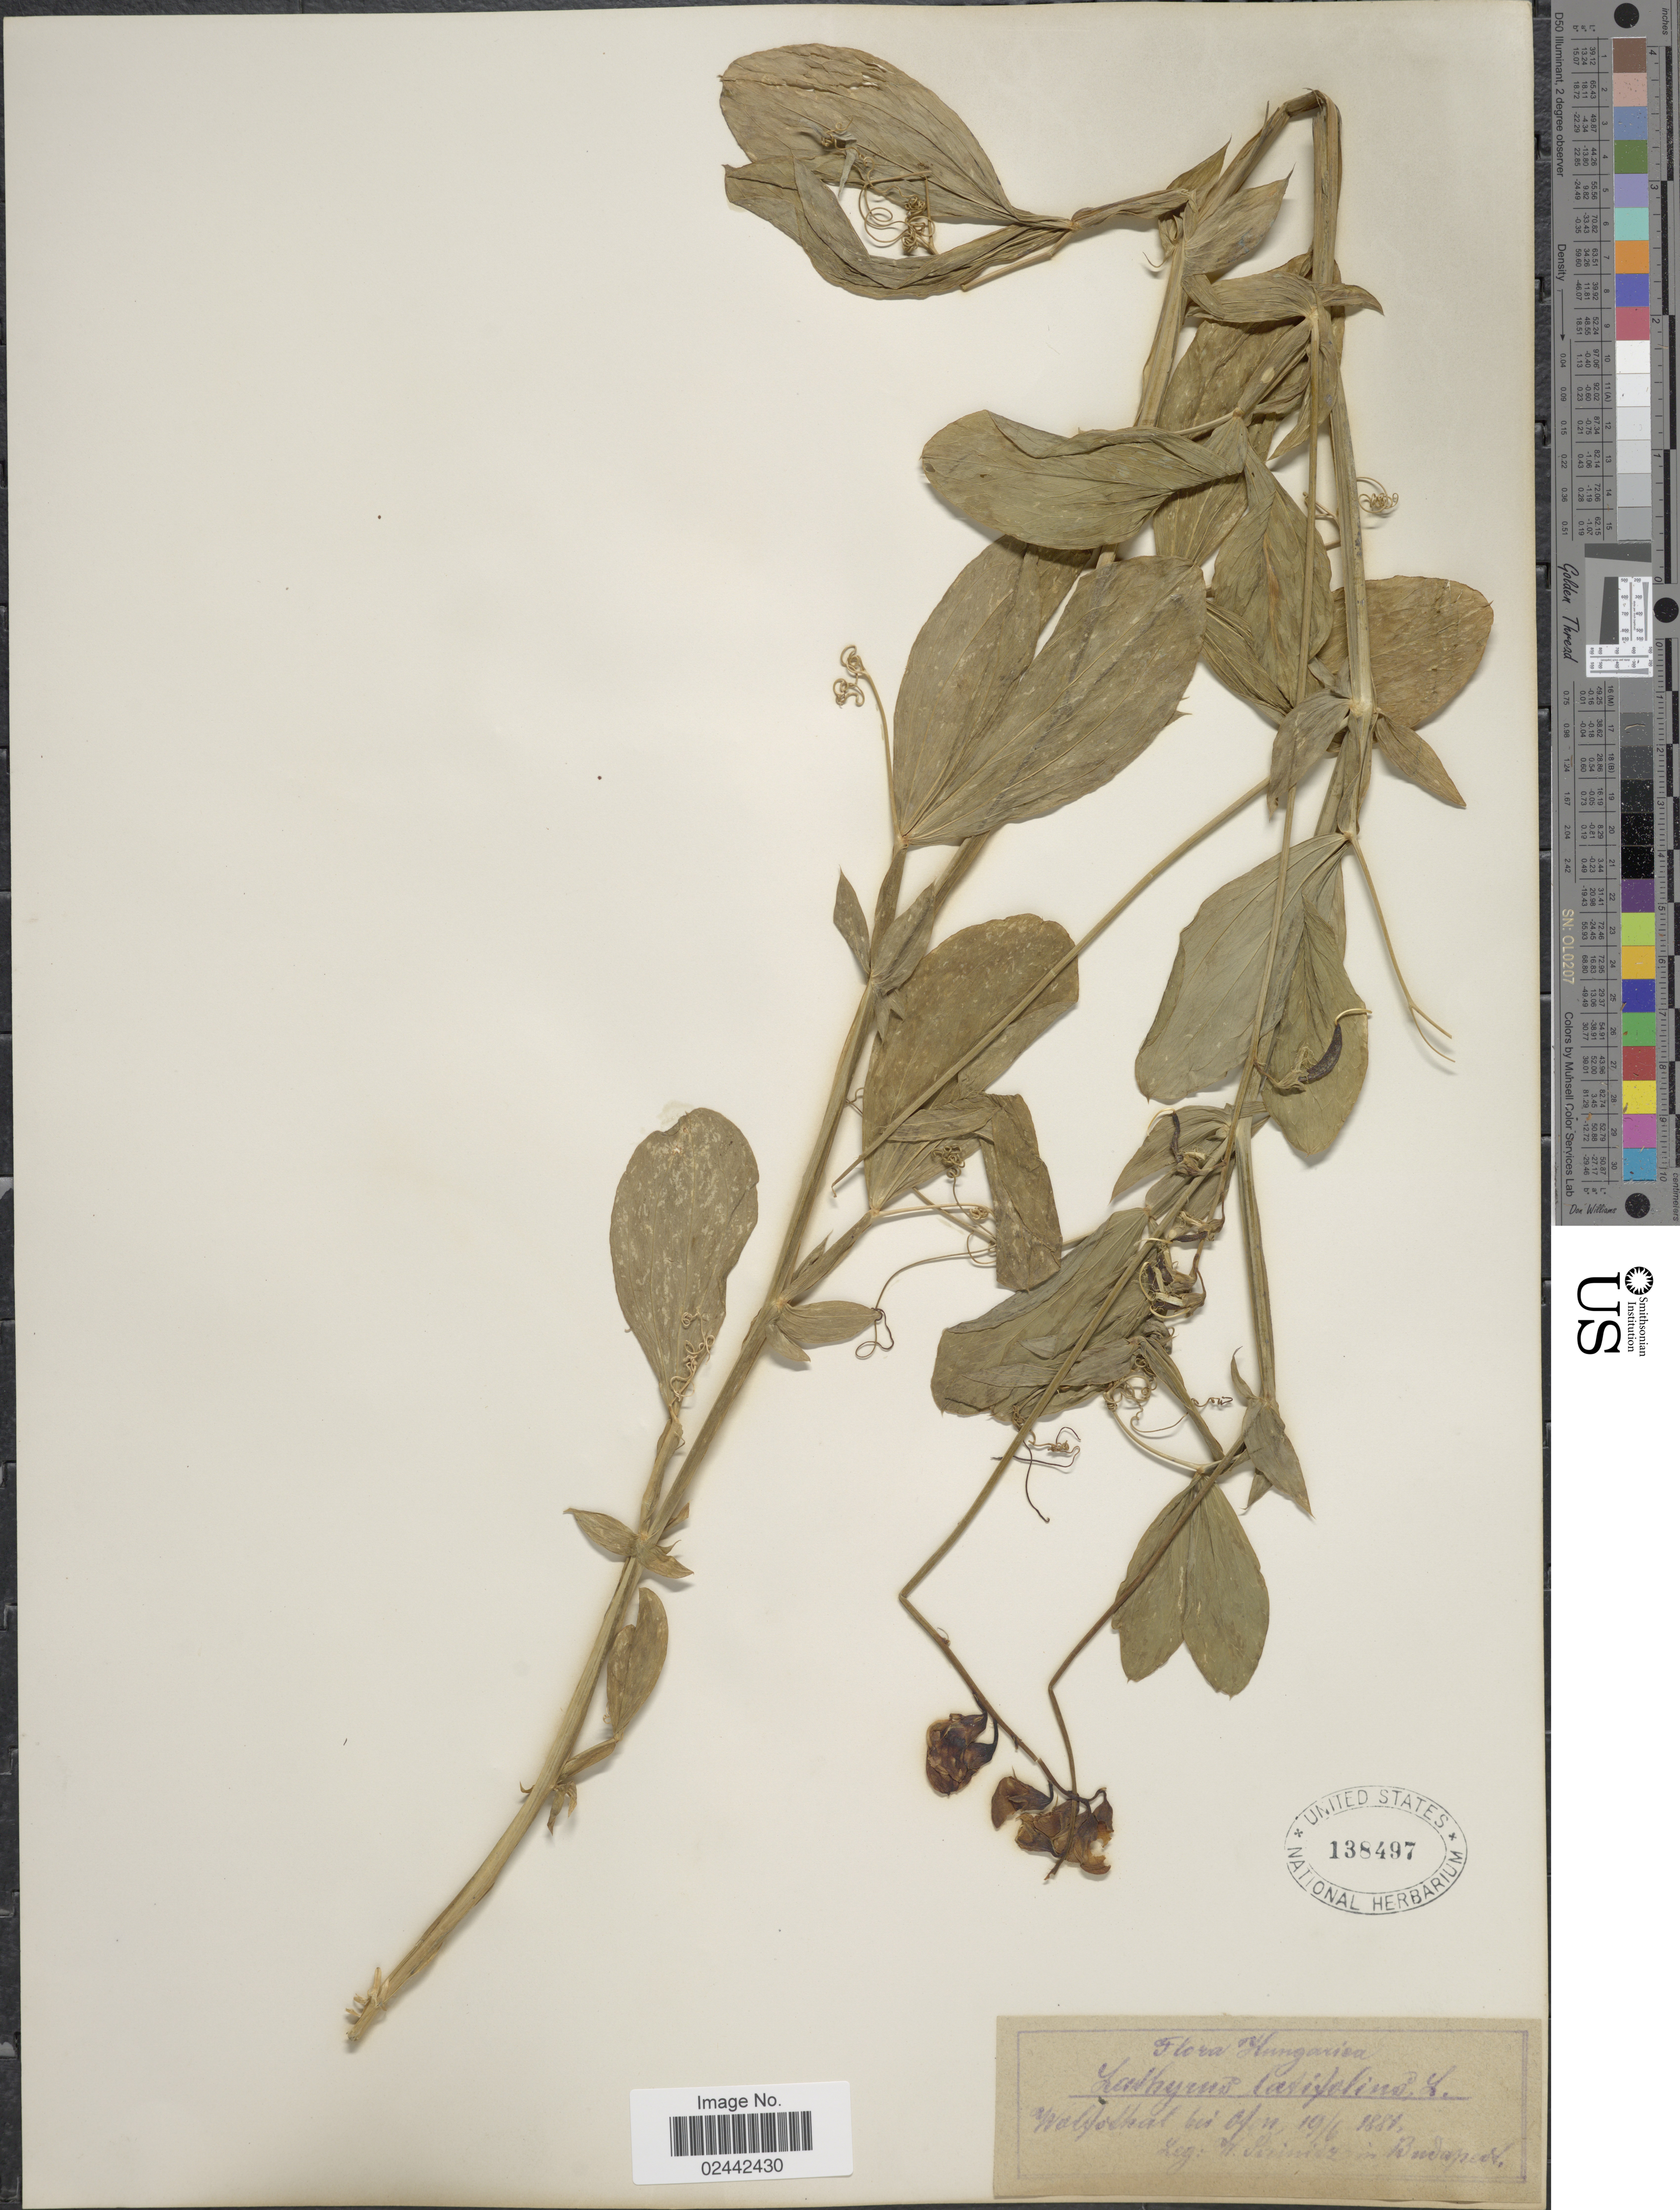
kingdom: Plantae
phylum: Tracheophyta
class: Magnoliopsida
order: Fabales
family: Fabaceae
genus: Lathyrus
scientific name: Lathyrus latifolius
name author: L.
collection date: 1881-06-19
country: Hungary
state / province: Budapest, Capital District of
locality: Walf [illegible text] bei Ofen. Budapest. [interpreted]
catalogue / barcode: US 138497